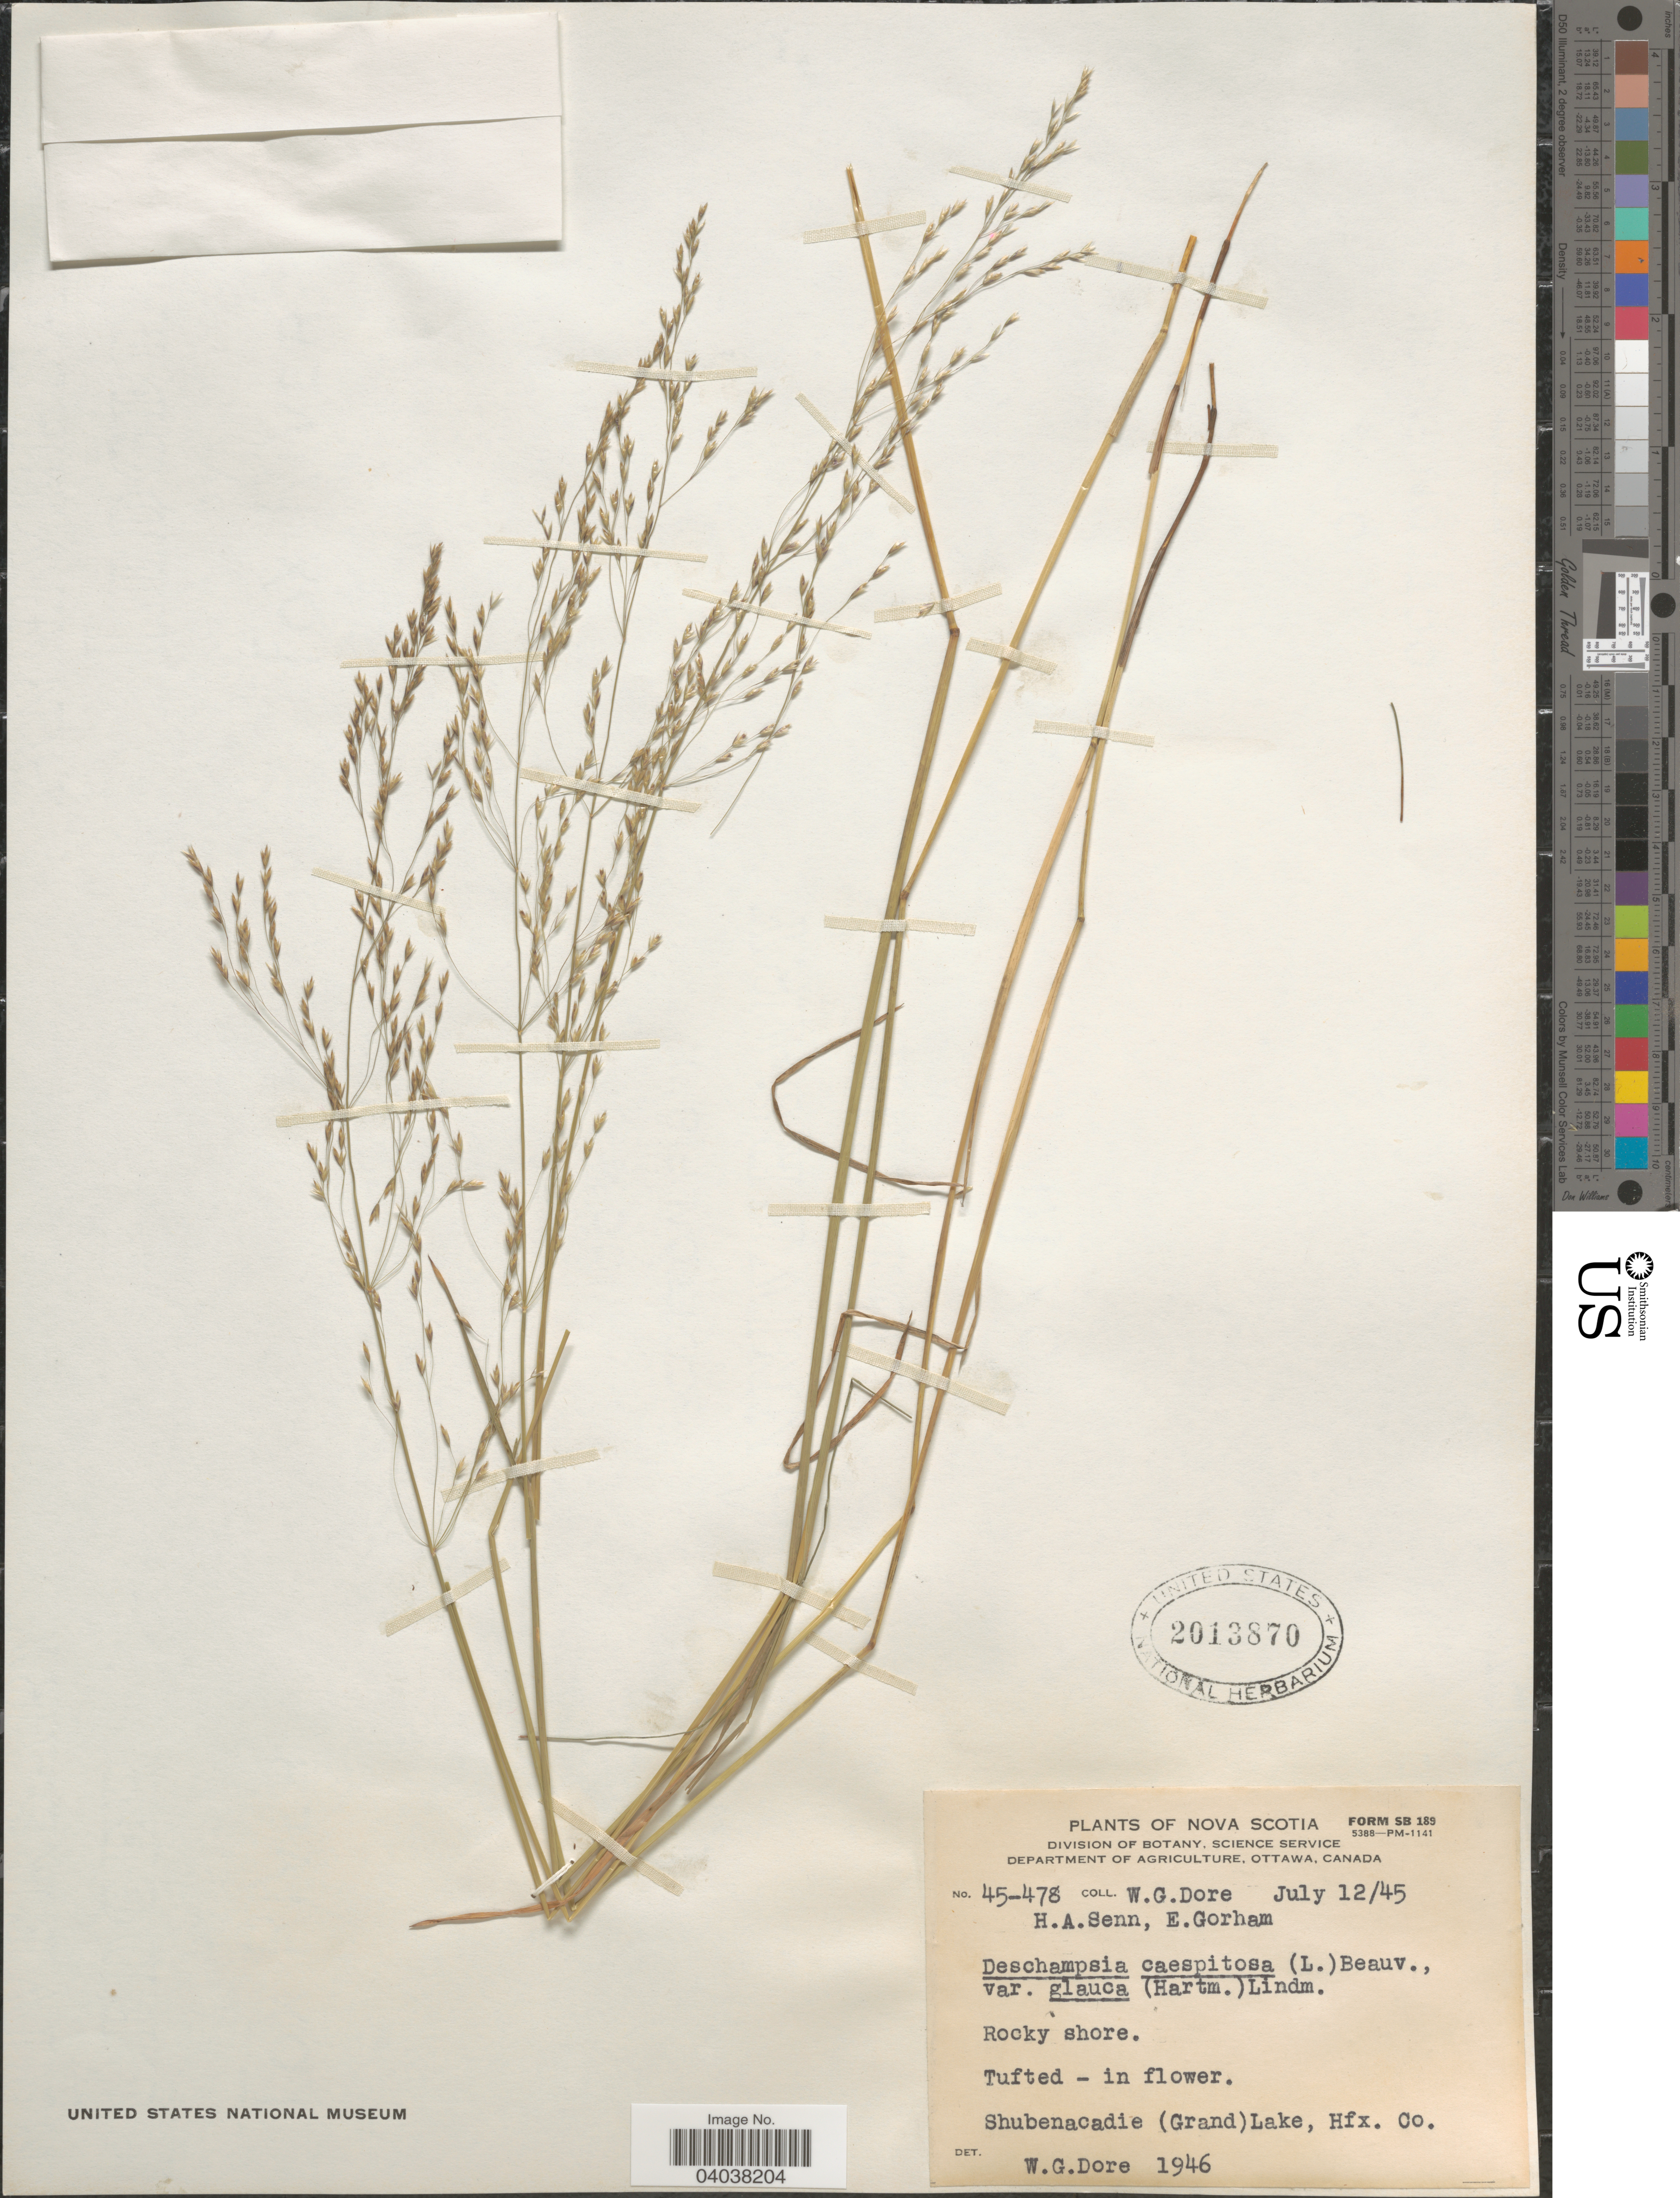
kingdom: Plantae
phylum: Tracheophyta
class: Liliopsida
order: Poales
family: Poaceae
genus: Deschampsia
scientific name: Deschampsia cespitosa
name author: (L.) P. Beauv.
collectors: W. Dore, H. Senn & E. Gorham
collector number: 45-478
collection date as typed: Transcribed d/m/y: 12/7/45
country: Canada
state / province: Nova Scotia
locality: Shubenacadie (Grand) Lake, Hfx. Co.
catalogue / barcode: US 2013870